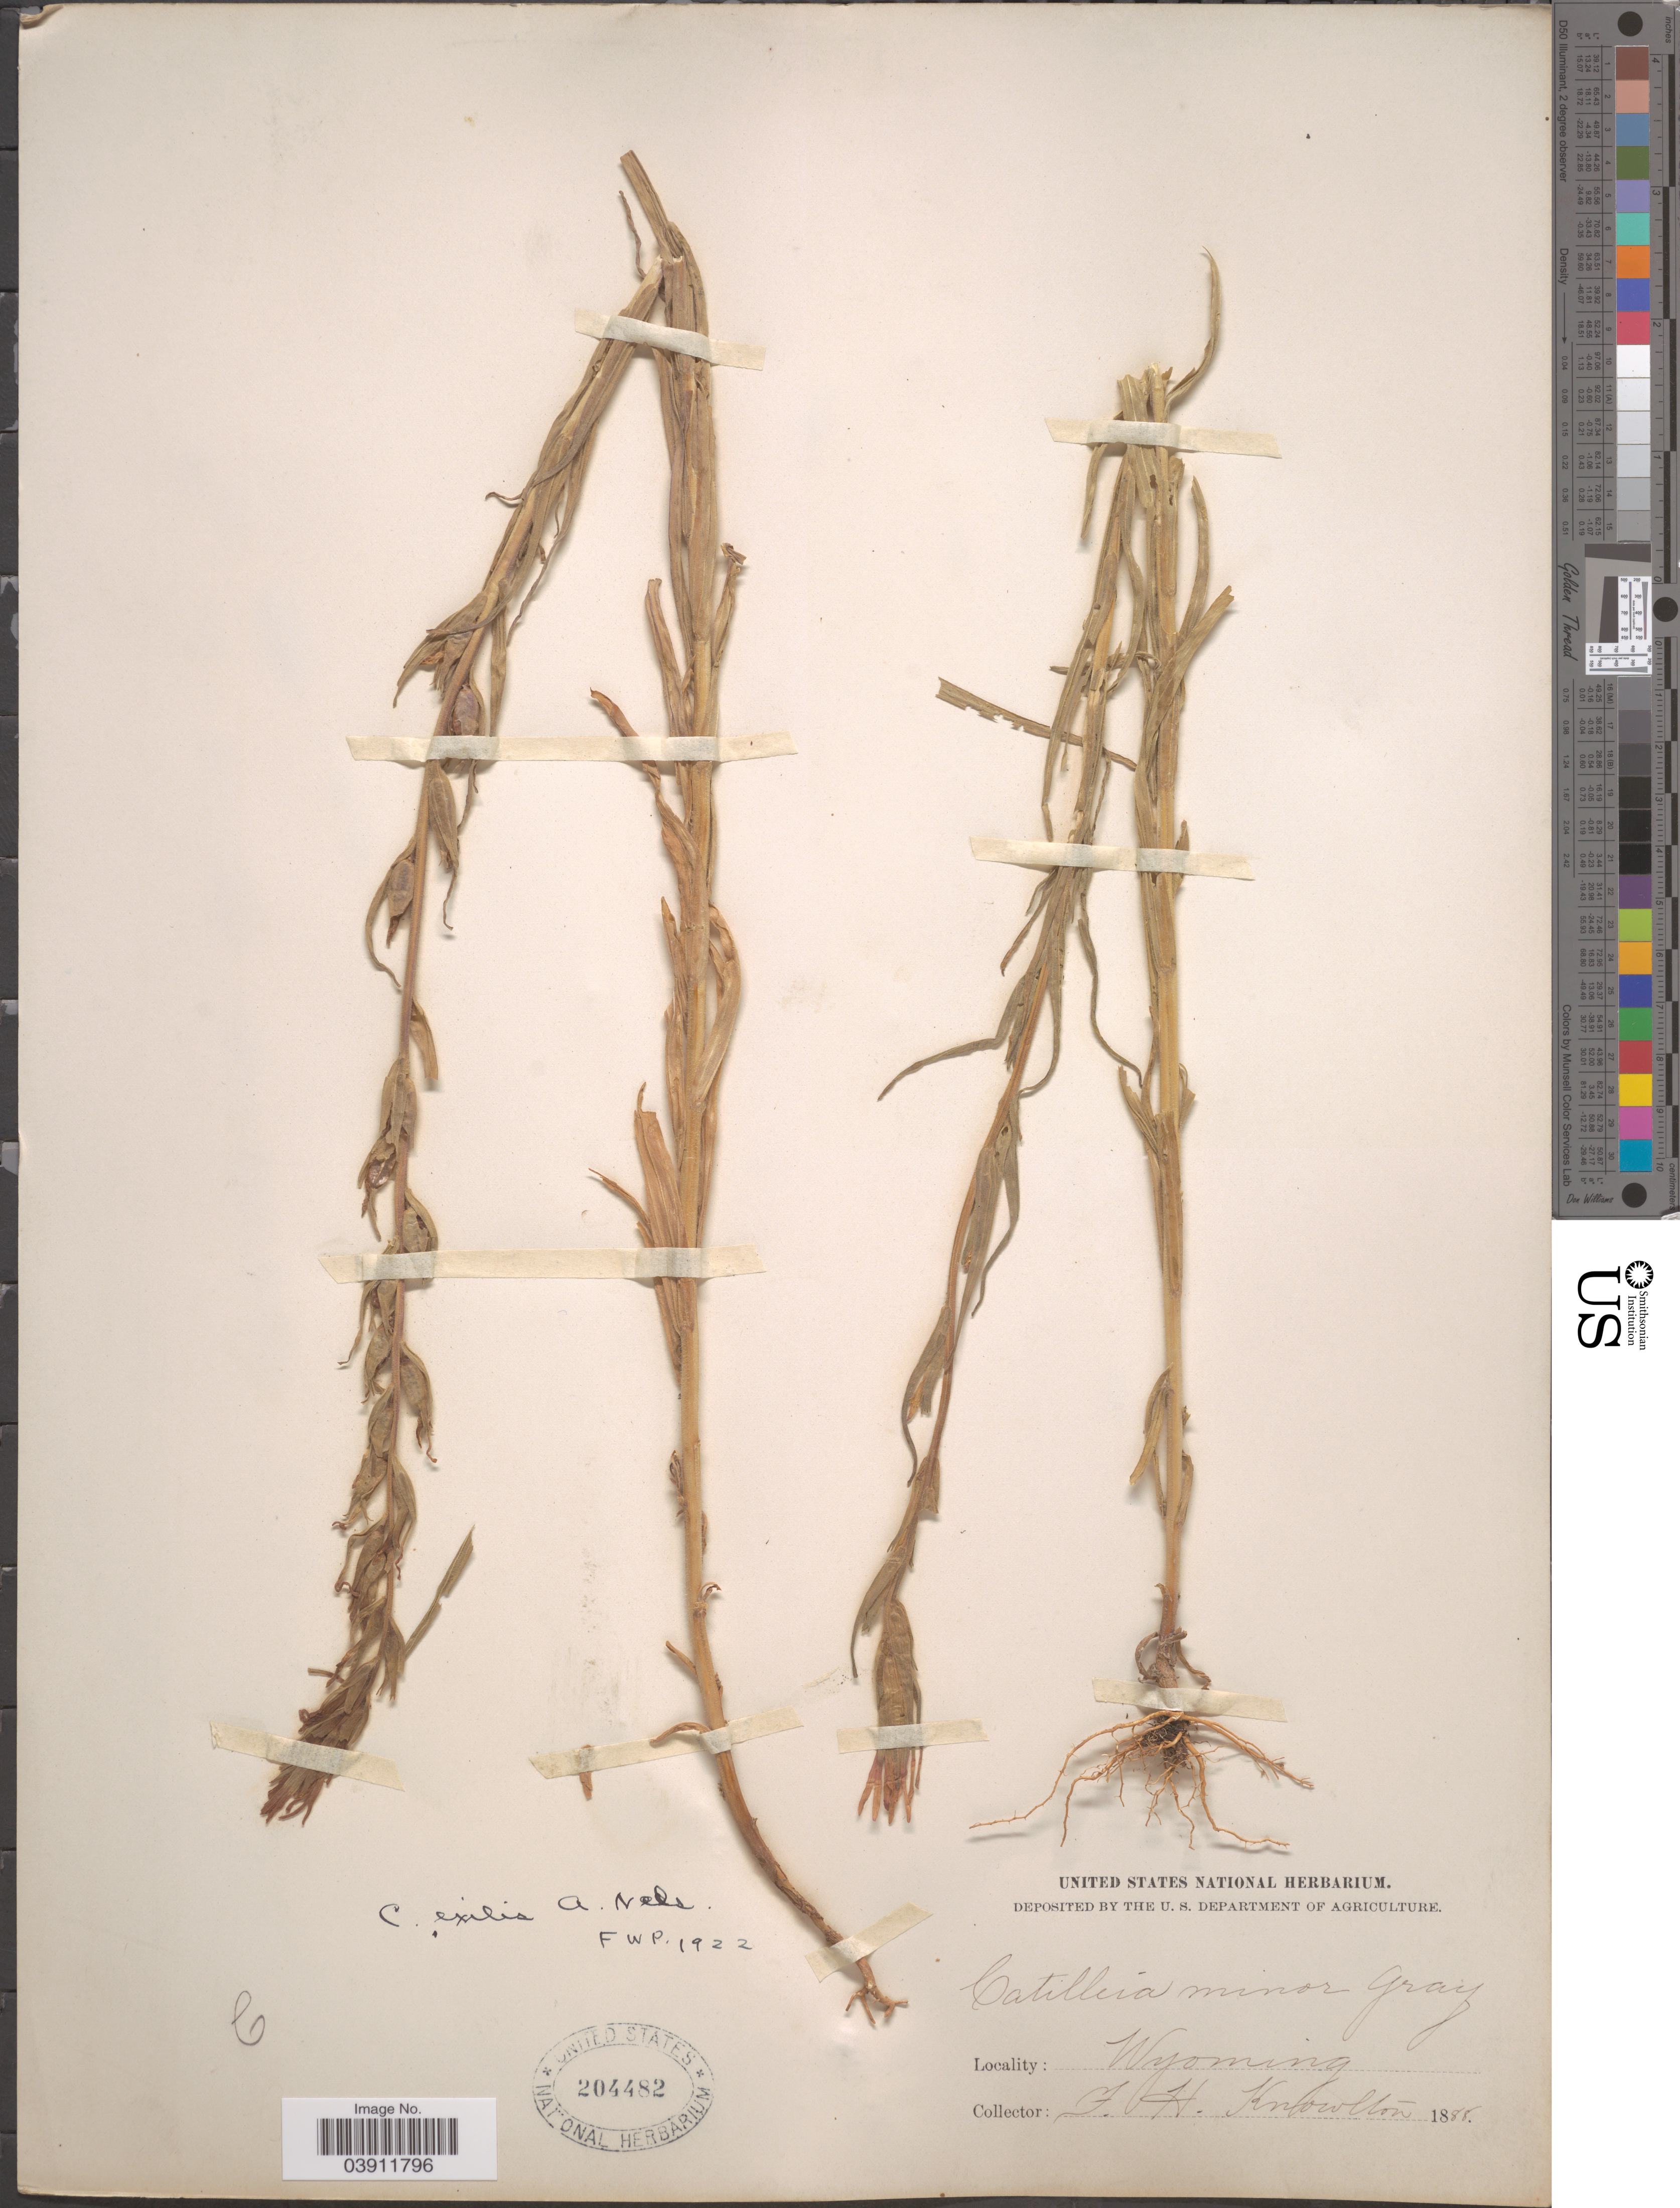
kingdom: Plantae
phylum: Tracheophyta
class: Magnoliopsida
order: Lamiales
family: Orobanchaceae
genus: Castilleja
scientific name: Castilleja exilis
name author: A. Nelson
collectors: F. H. Knowlton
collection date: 1888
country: United States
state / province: Wyoming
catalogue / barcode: US 204482